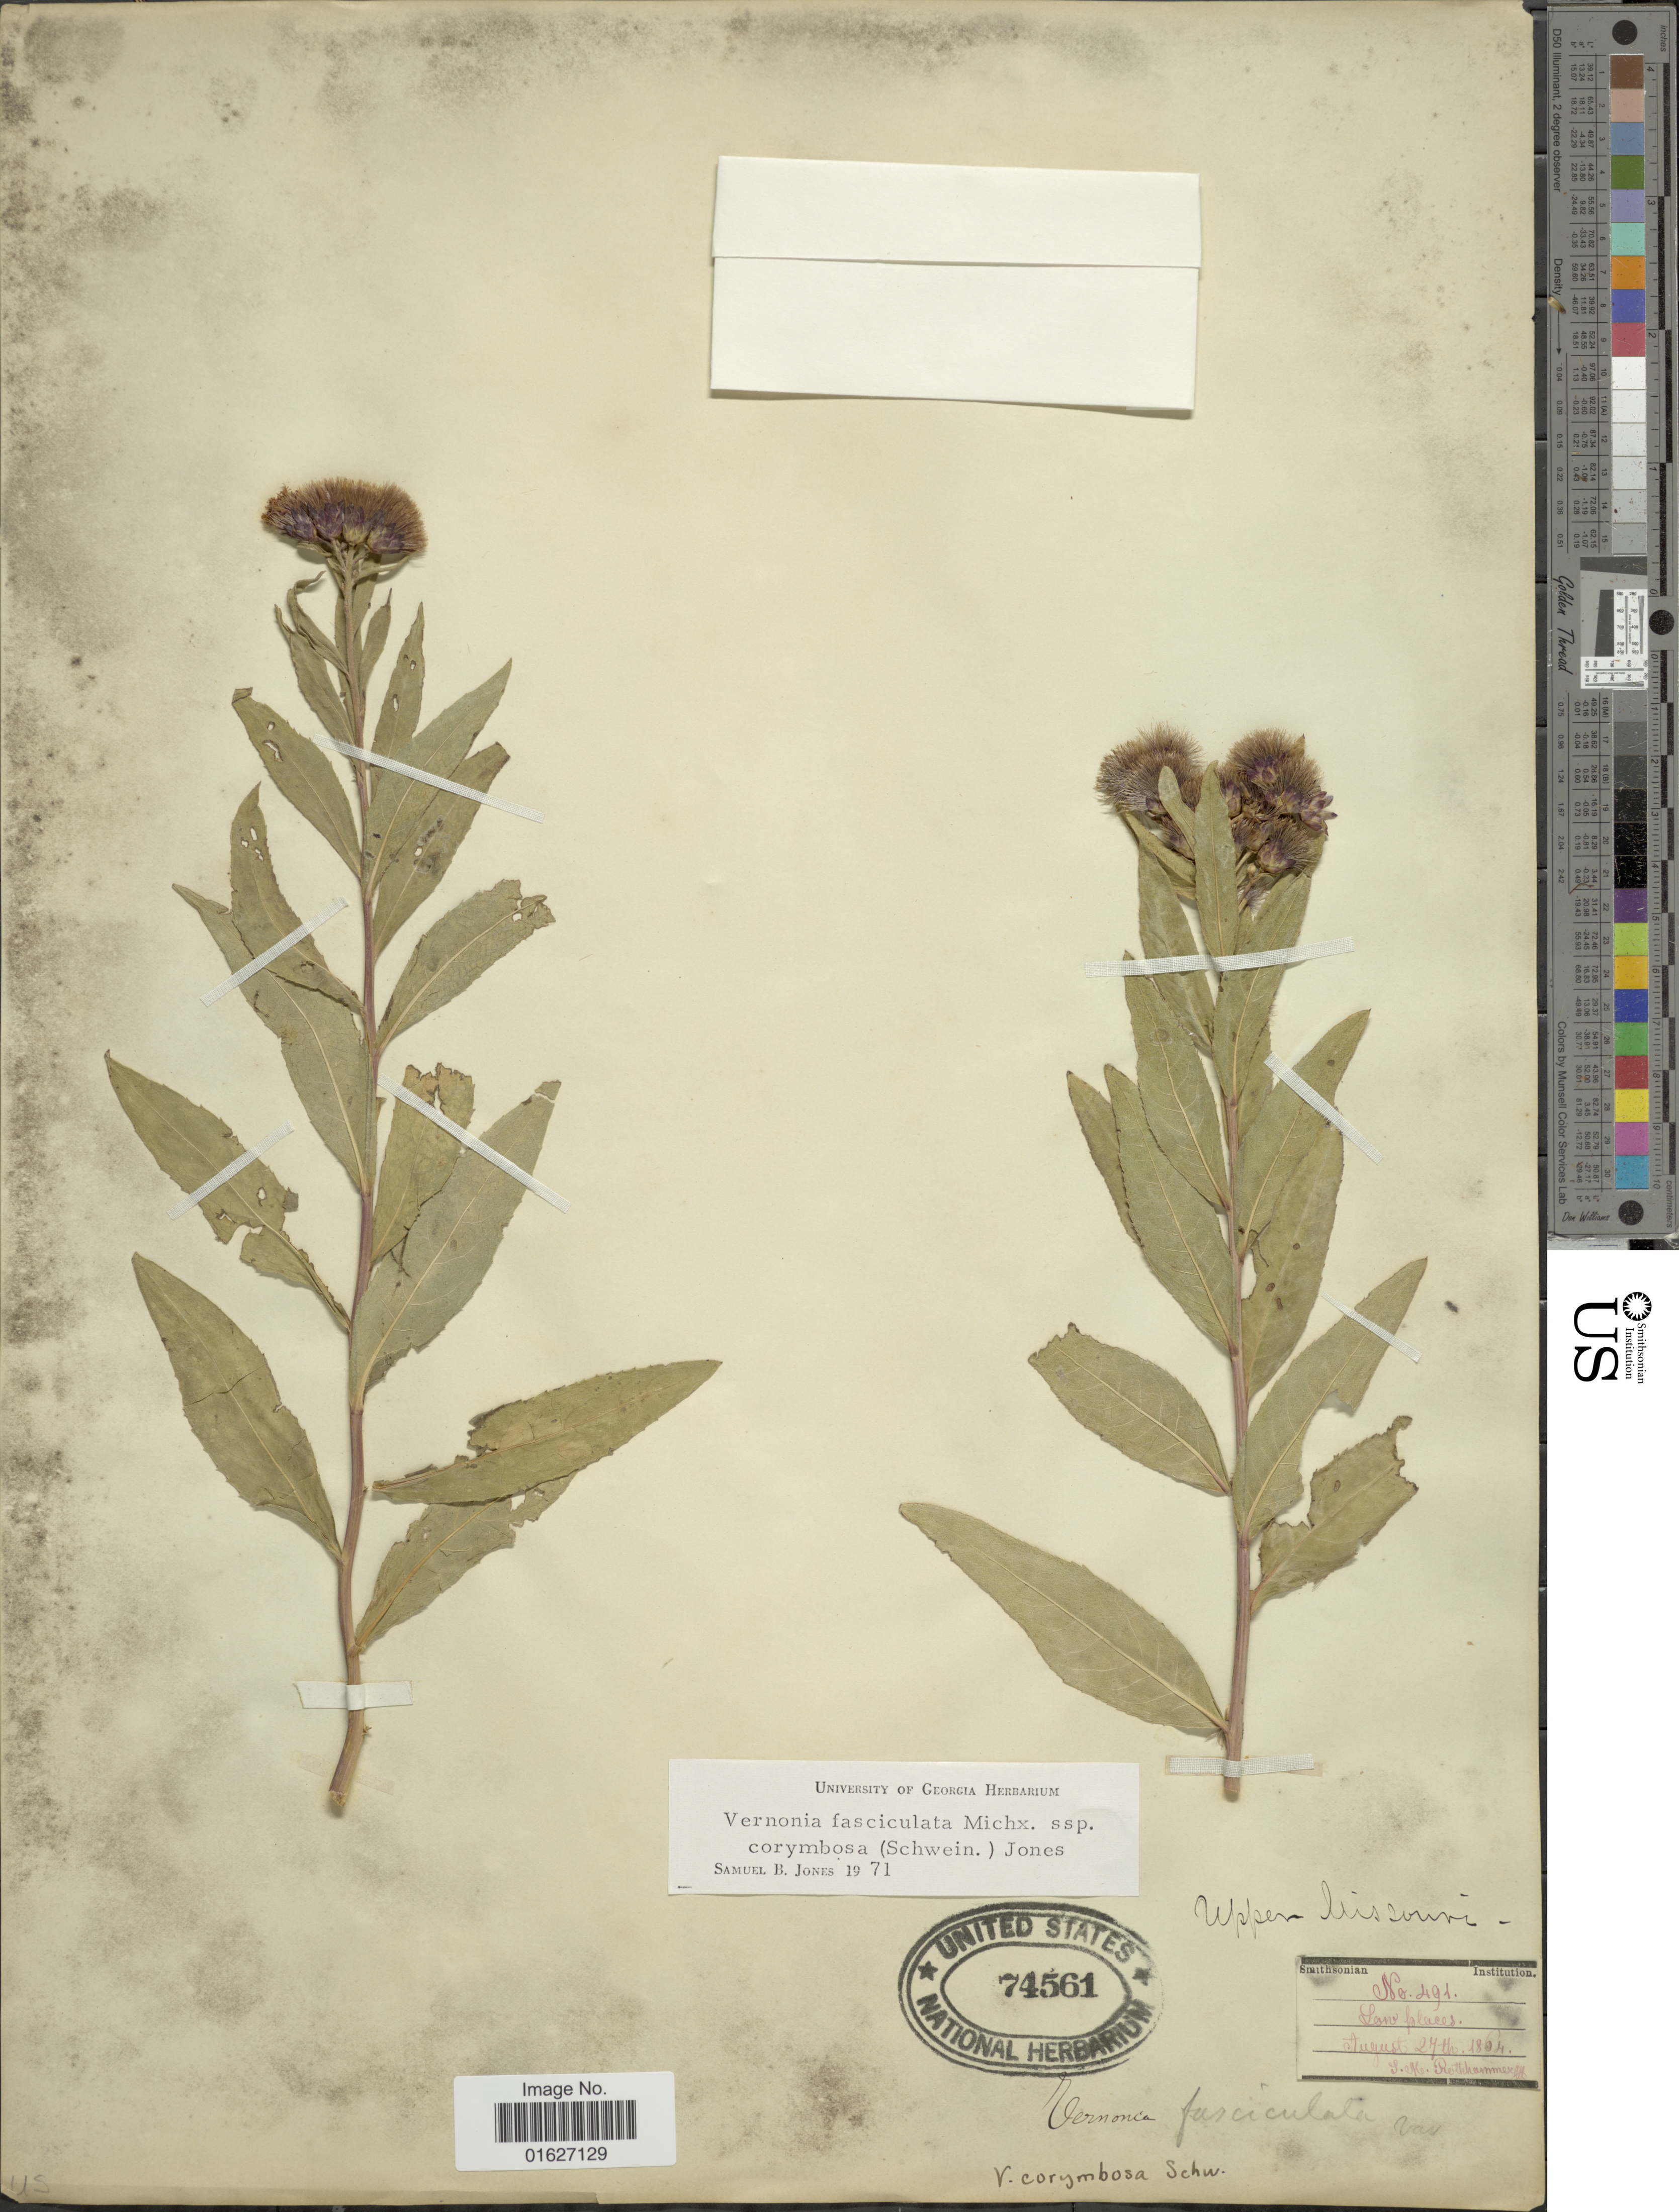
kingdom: Plantae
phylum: Tracheophyta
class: Magnoliopsida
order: Asterales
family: Asteraceae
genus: Vernonia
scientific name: Vernonia fasciculata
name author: Michx.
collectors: S. Rothhammer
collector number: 41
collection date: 1864-08-27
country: United States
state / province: Missouri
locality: Lon Places, Upper Missouri.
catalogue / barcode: US 74561